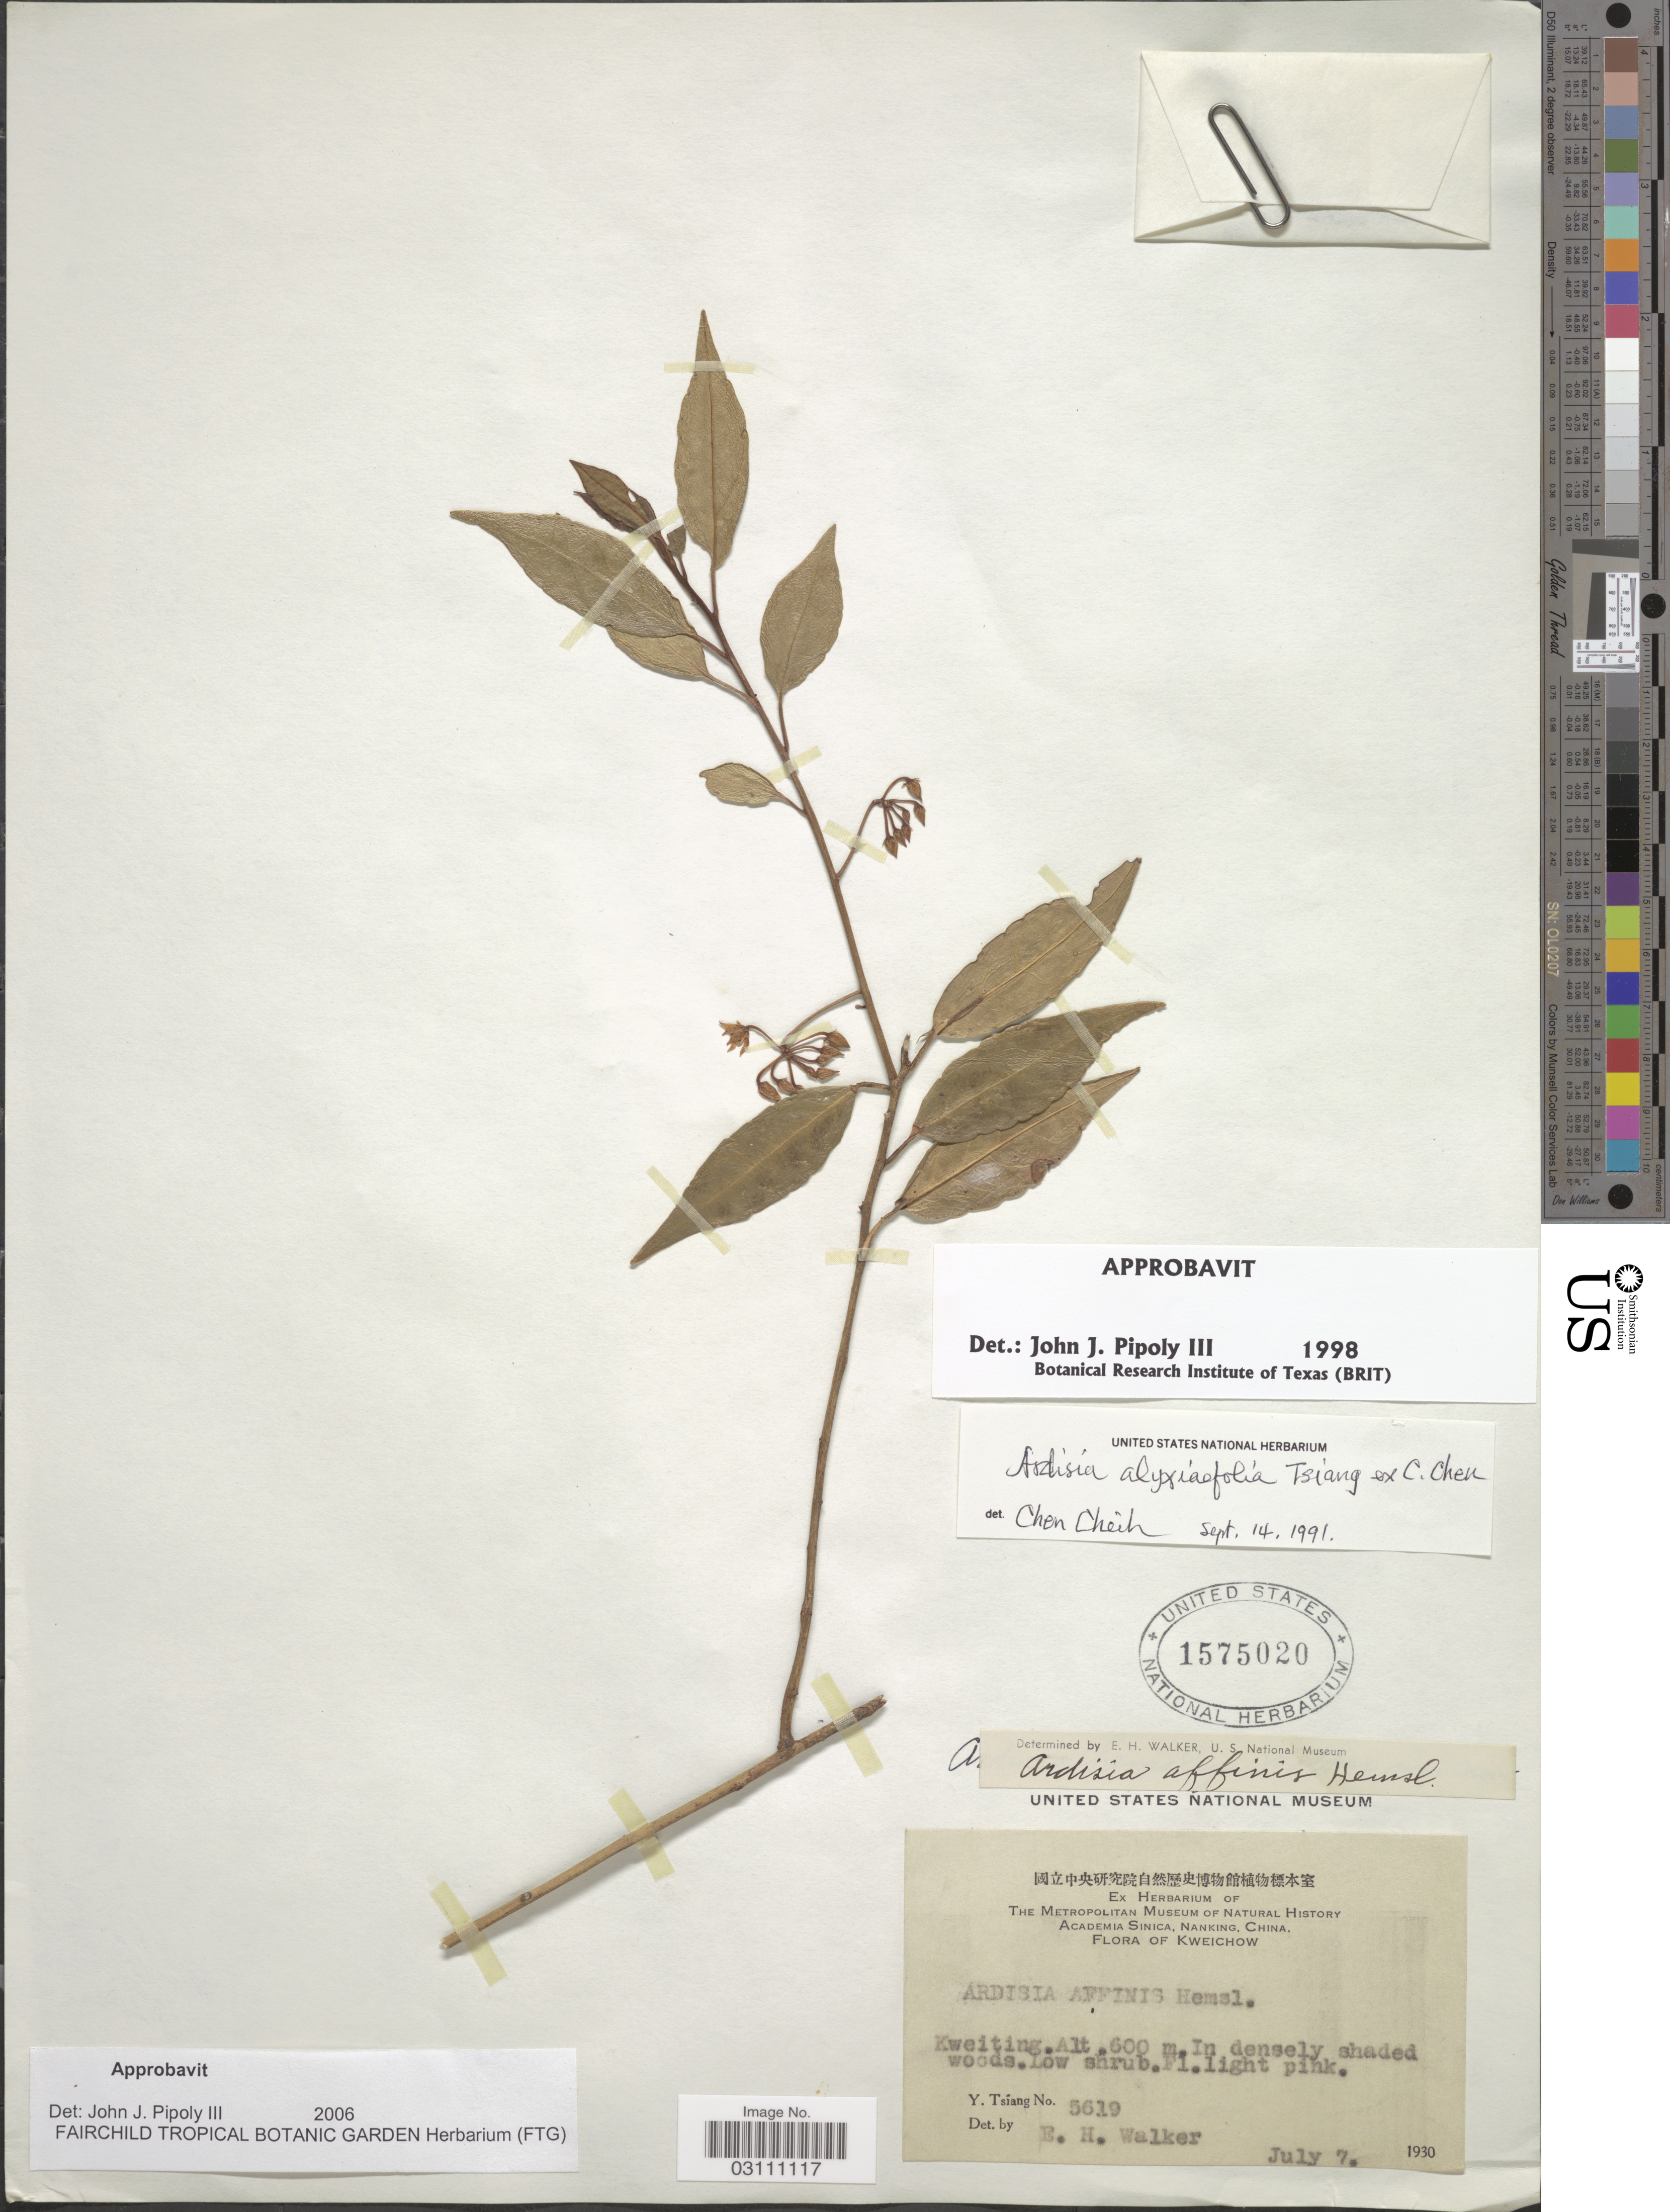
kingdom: Plantae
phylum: Tracheophyta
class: Magnoliopsida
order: Ericales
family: Primulaceae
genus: Ardisia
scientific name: Ardisia alyxiifolia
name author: Tsiang ex C. Chen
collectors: Y. Tsiang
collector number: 5619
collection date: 1930-07-07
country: China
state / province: Guizhou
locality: Kweichow. Kweiting.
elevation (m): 600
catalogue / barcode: US 1575020